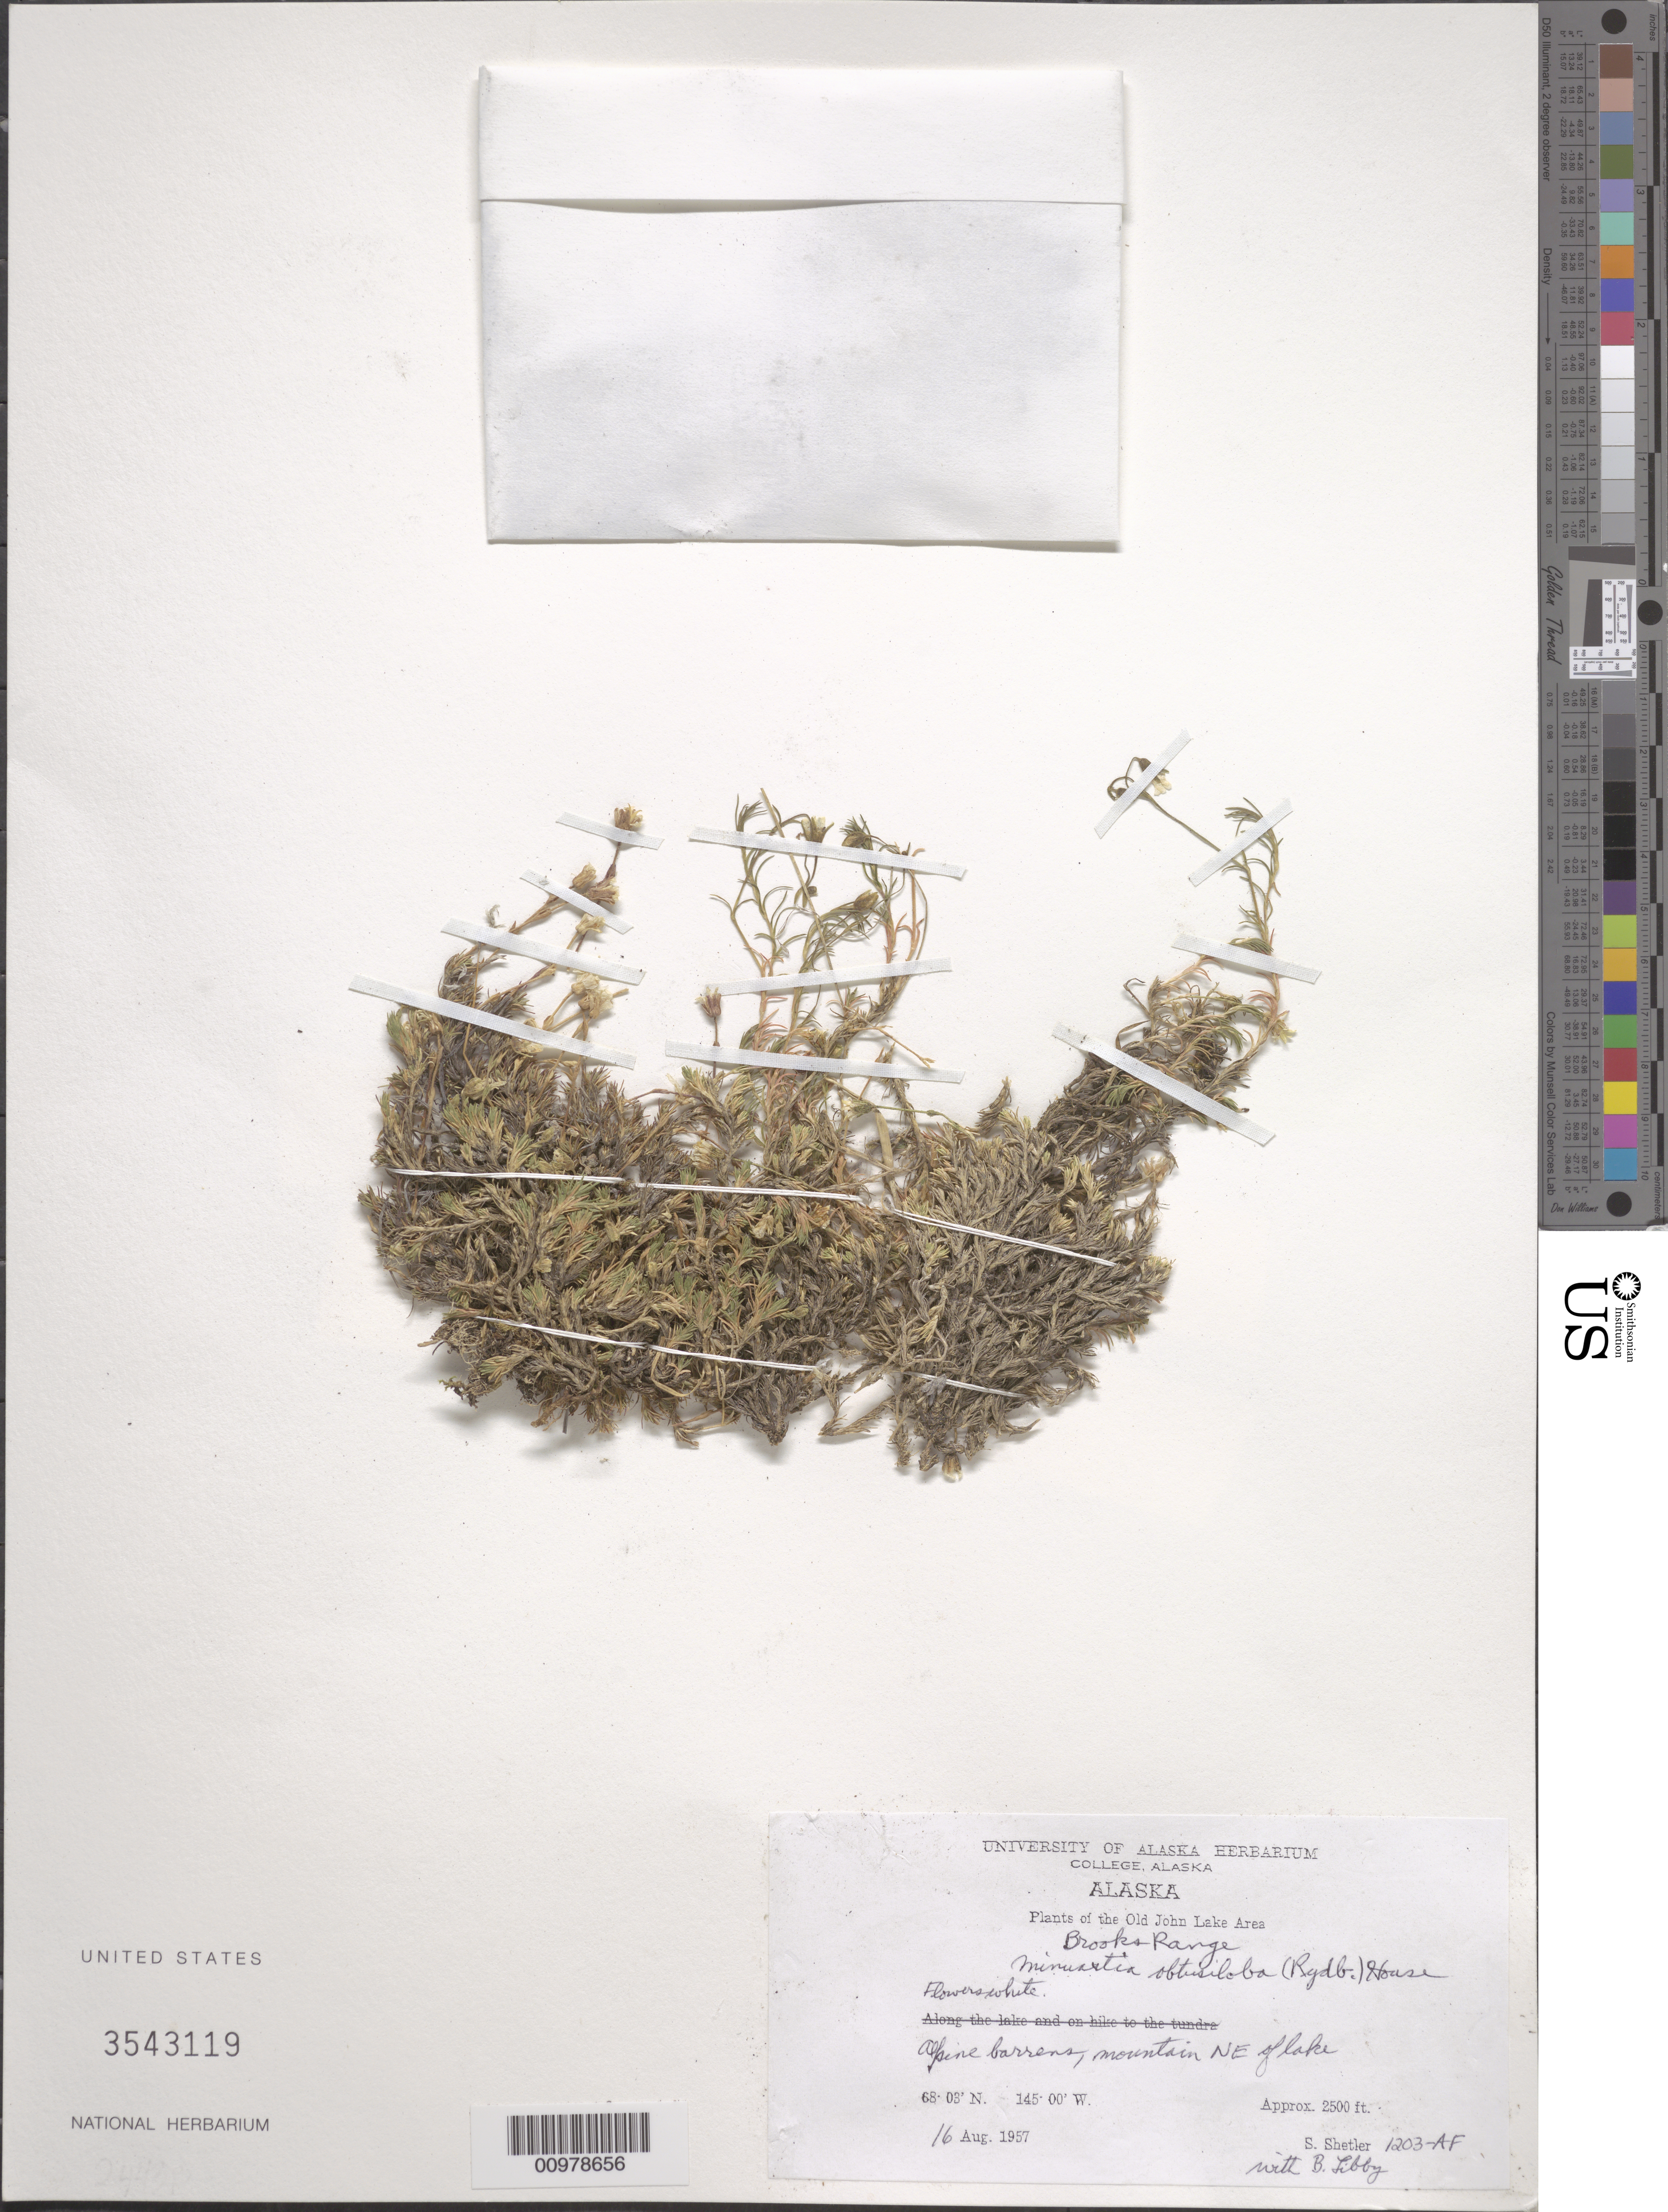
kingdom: Plantae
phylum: Tracheophyta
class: Magnoliopsida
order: Caryophyllales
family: Caryophyllaceae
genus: Cherleria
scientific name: Cherleria obtusiloba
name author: (Rydb.) A.J. Moore & Dillenb.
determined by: Strong, M. T., (US), Smithsonian Institution - National Museum of Natural History (UNITED STATES)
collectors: S. Shetler & B. Libby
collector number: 1203-AF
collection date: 1957-08-16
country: United States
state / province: Alaska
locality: Old John Lake Area. Brooks Range. Alpine barrens, mountain NE of lake.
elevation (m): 762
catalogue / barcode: US 3543119